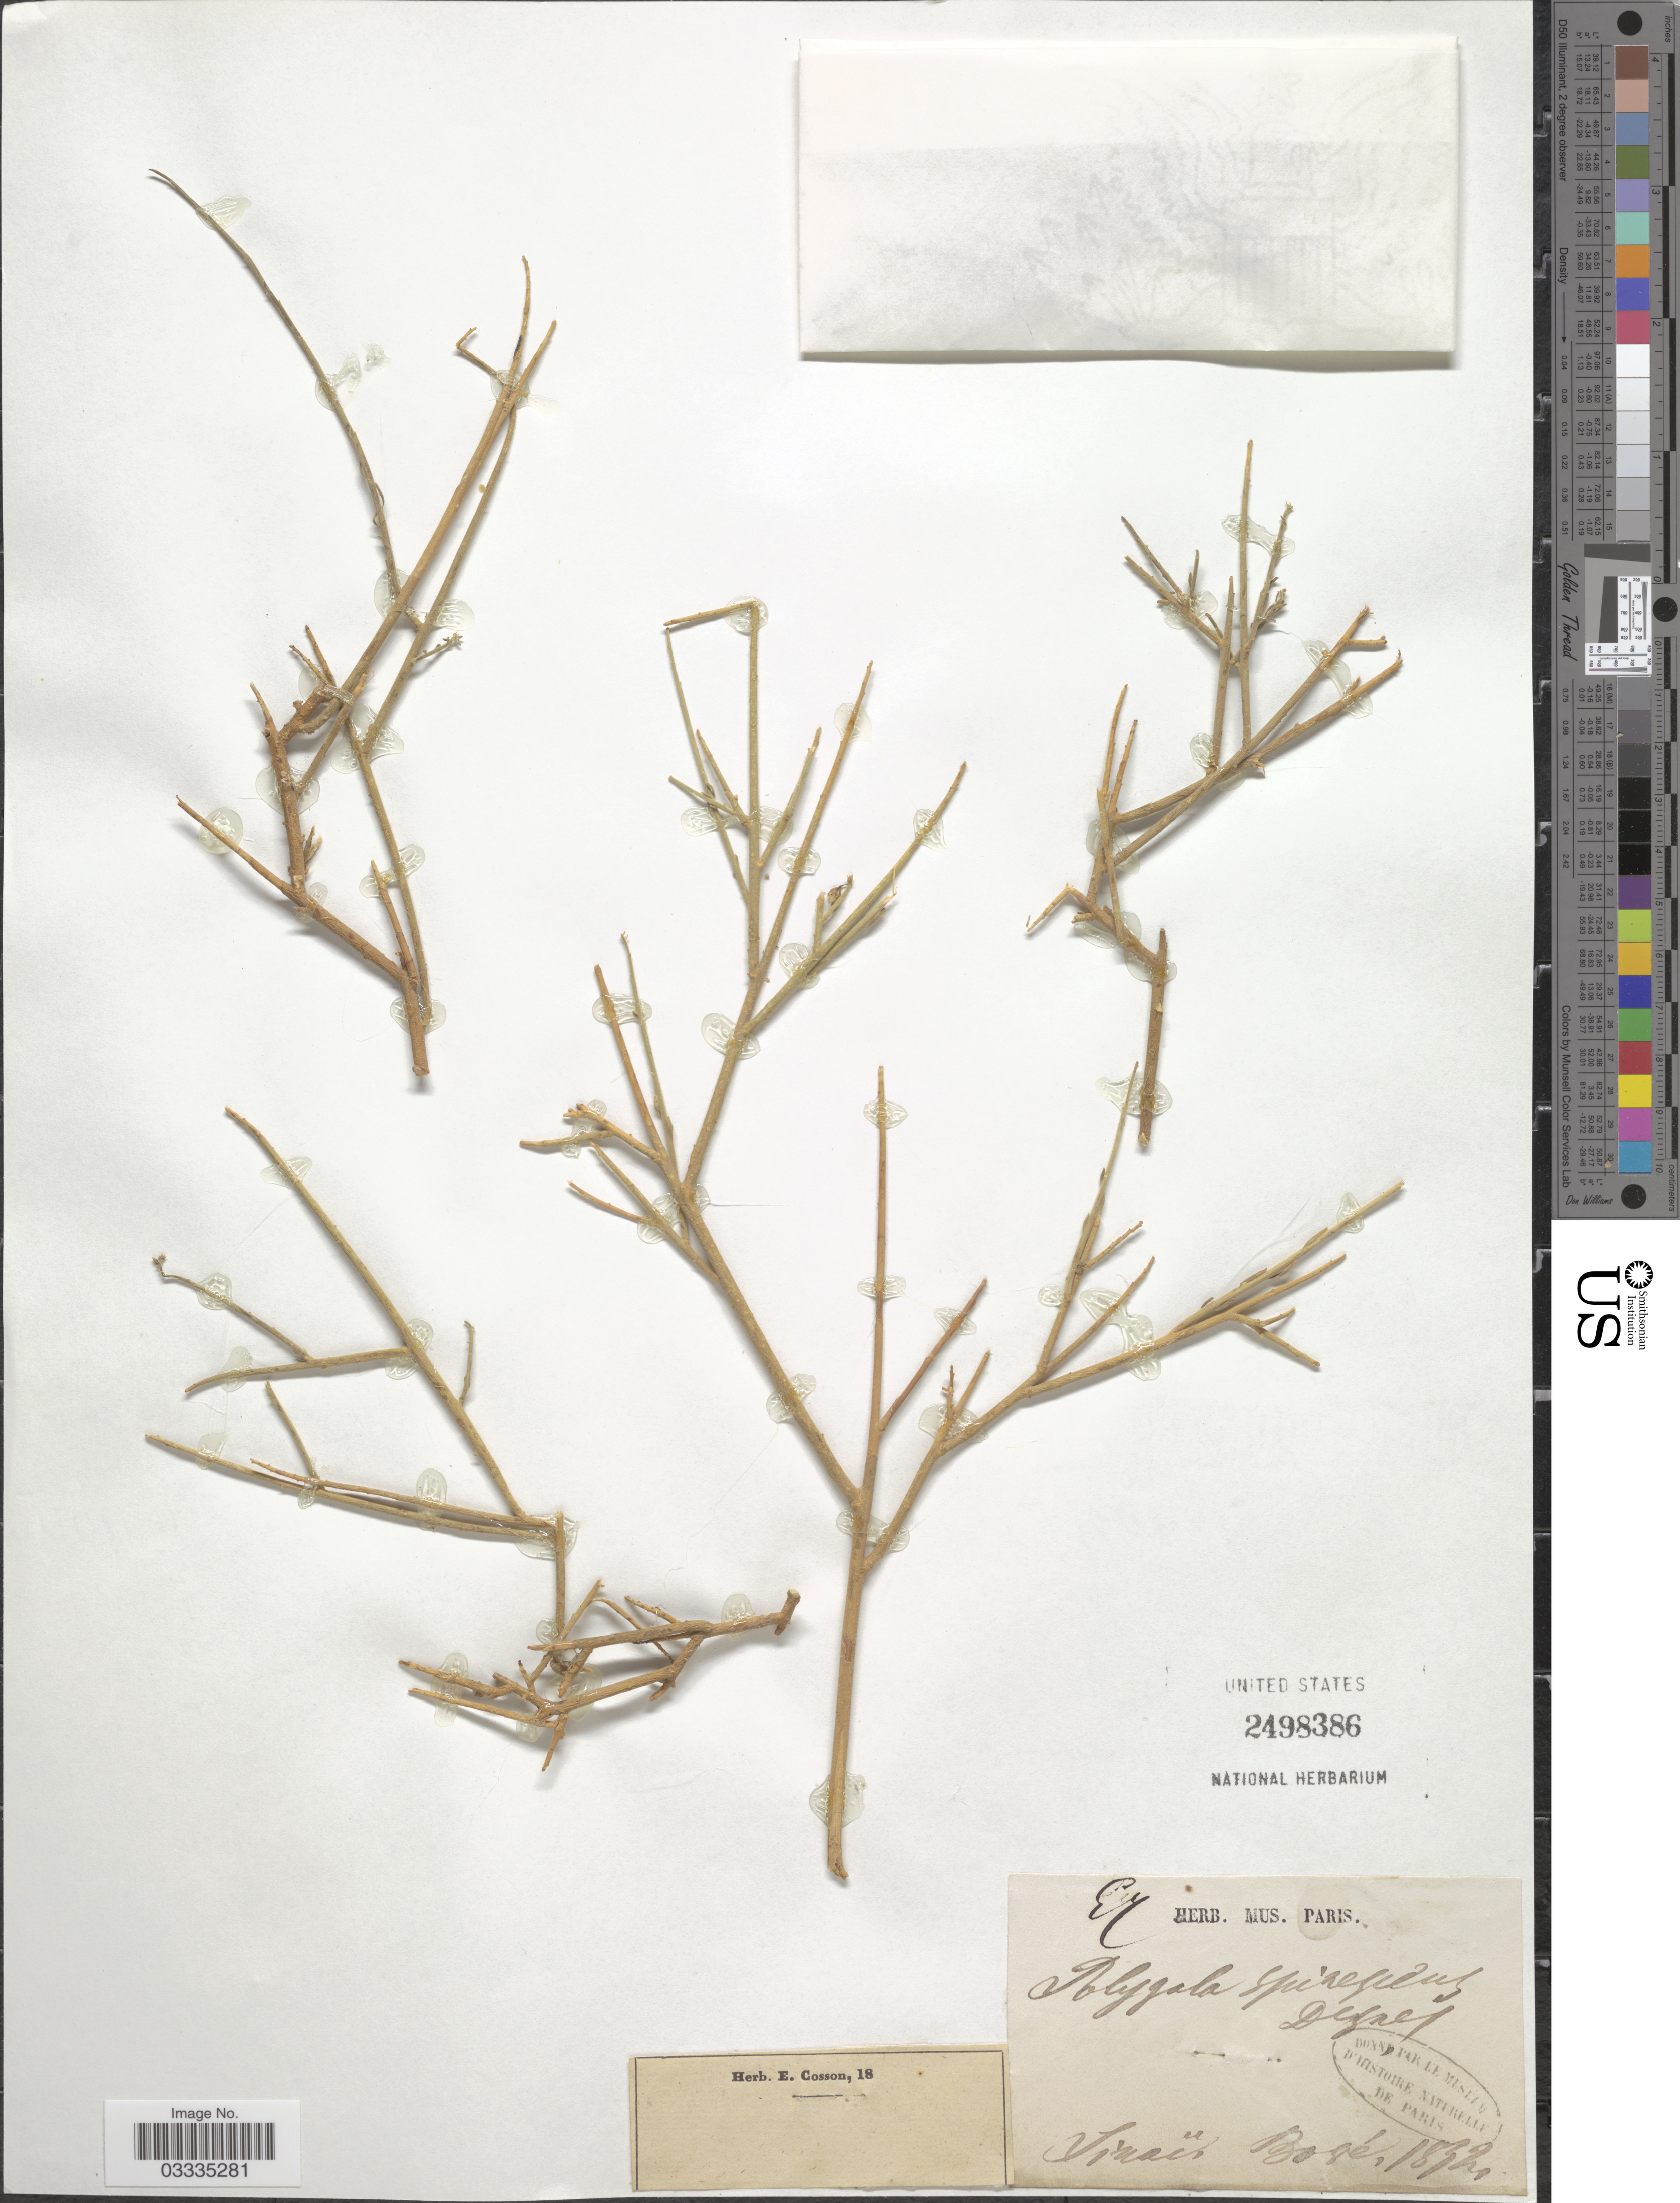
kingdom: Plantae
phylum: Tracheophyta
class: Magnoliopsida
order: Fabales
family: Polygalaceae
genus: Polygala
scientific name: Polygala spinescens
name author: Gillies ex Hook. & Arn.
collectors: Bové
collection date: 1832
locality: Sinai [interpreted].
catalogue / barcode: US 2498386